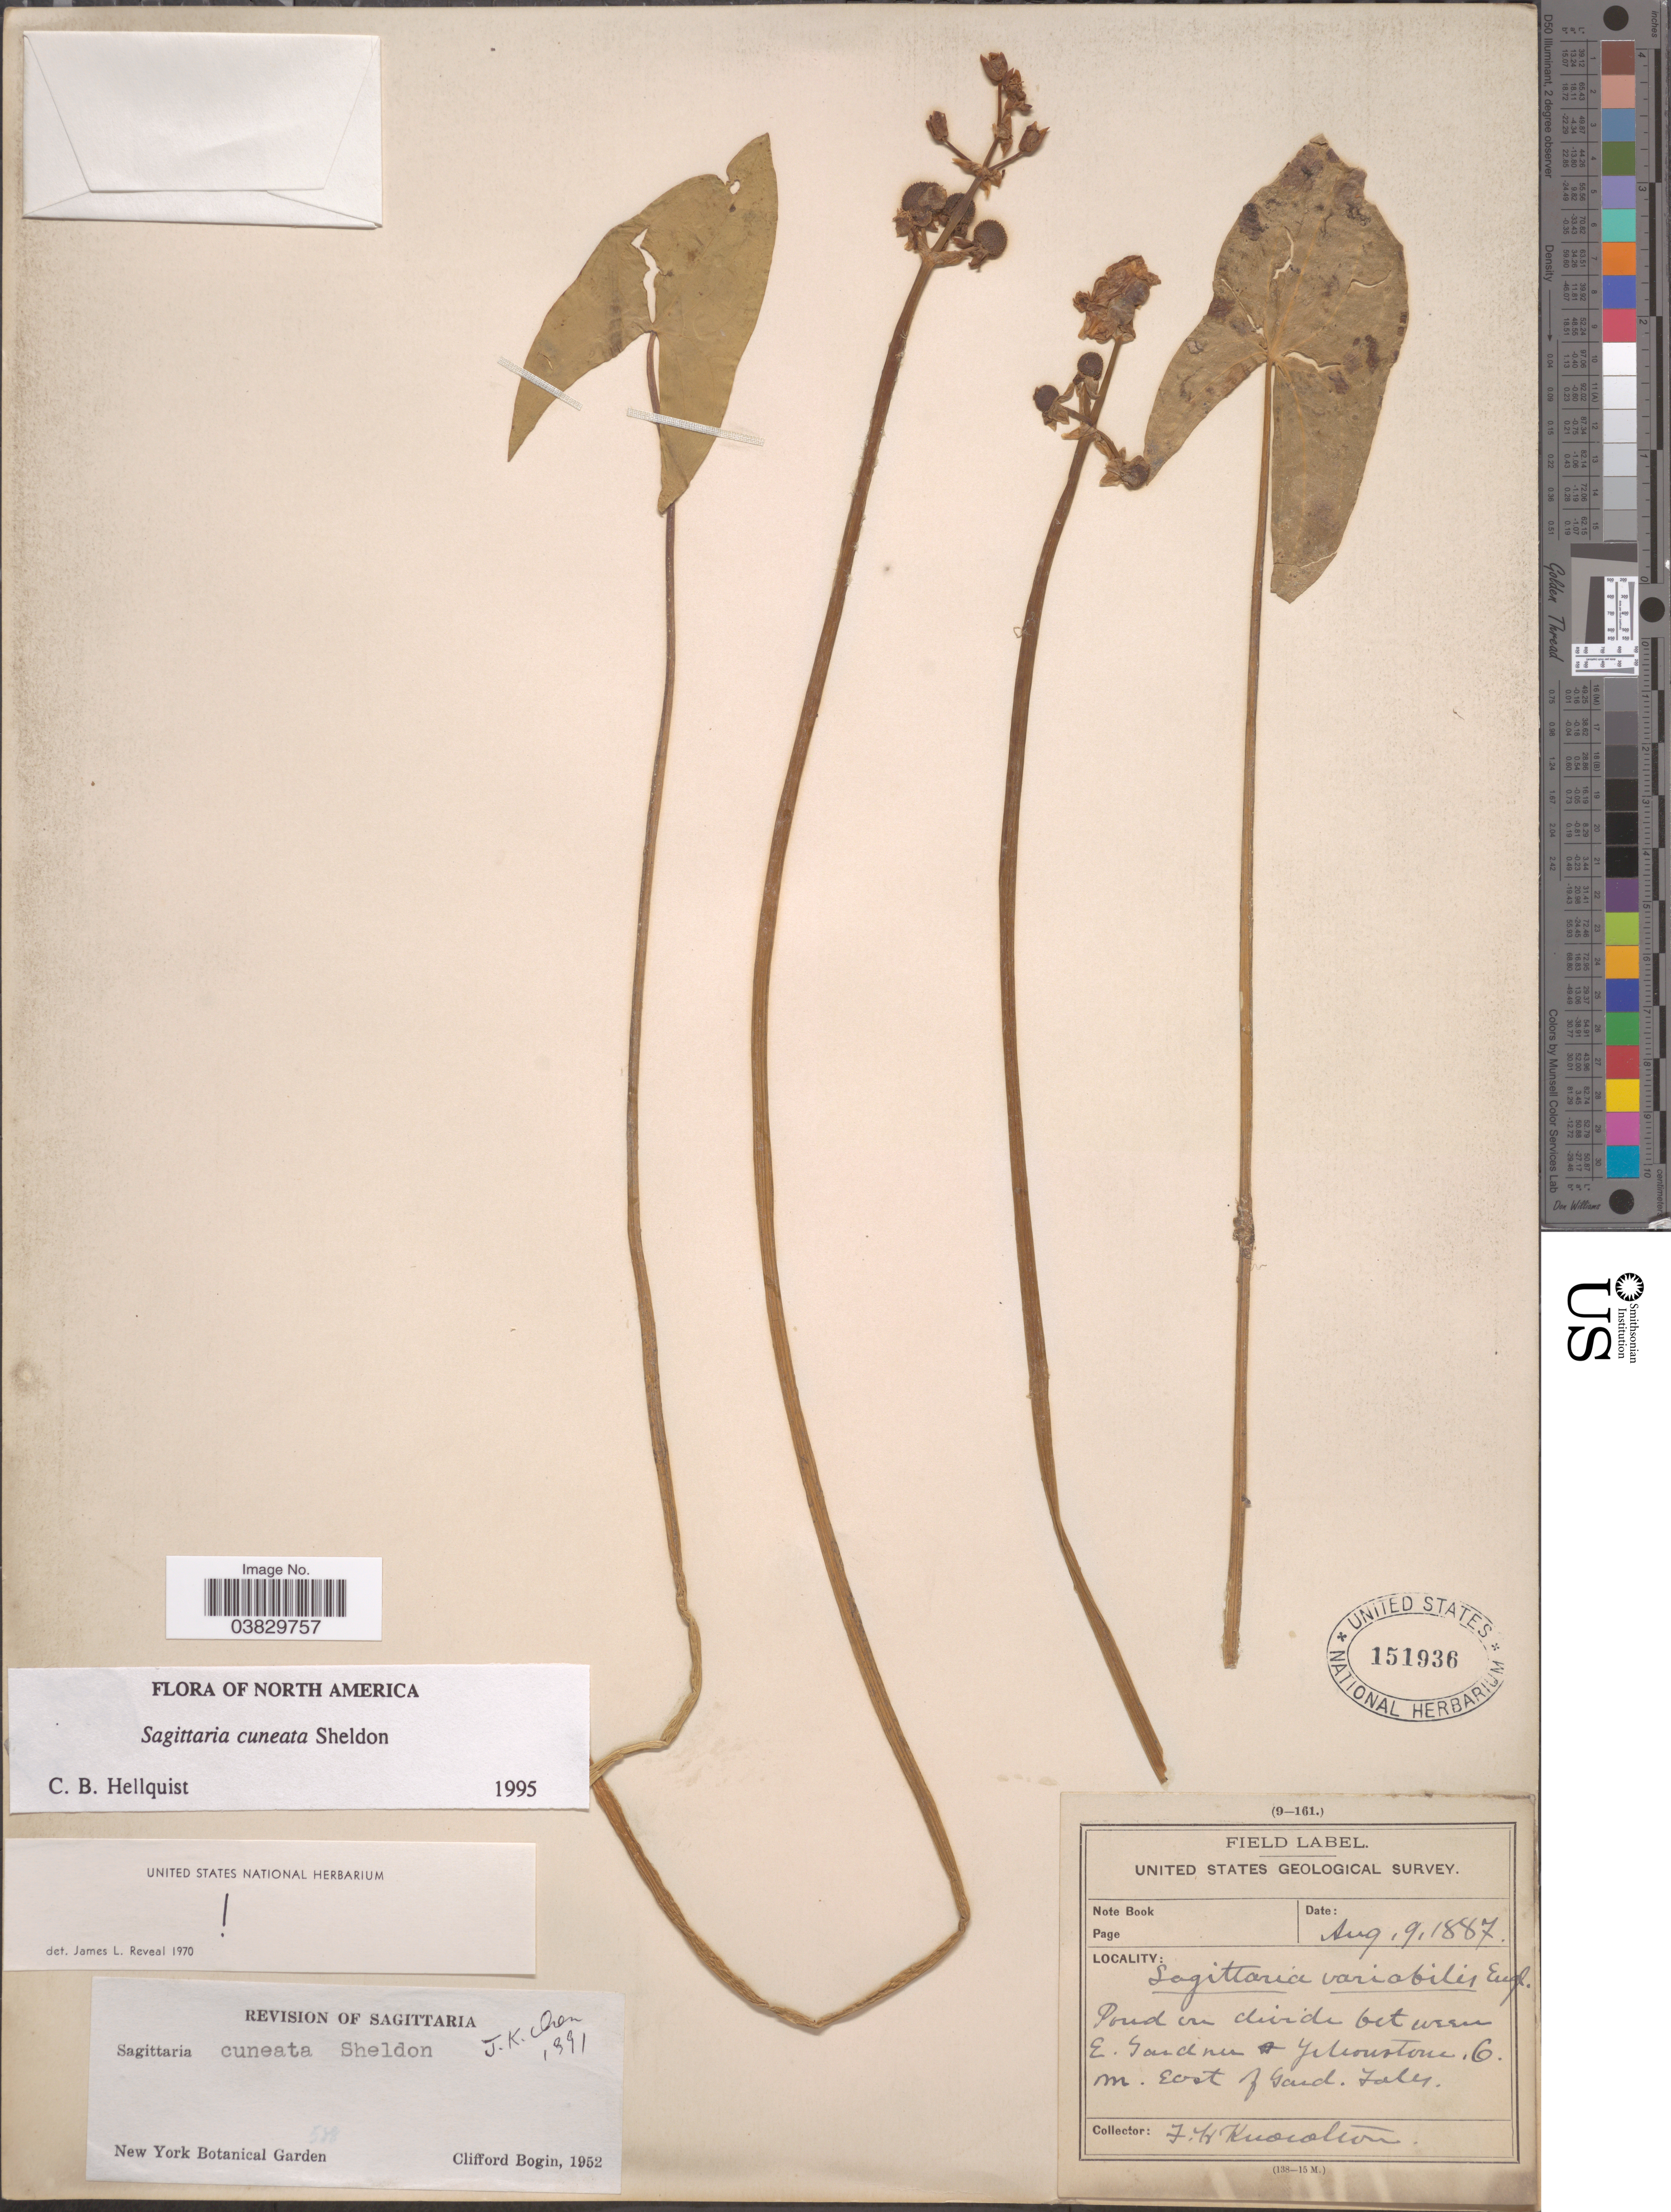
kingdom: Plantae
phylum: Tracheophyta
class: Liliopsida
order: Alismatales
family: Alismataceae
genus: Sagittaria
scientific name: Sagittaria cuneata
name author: E. Sheld.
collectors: F. H. Knowlton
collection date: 1887-08-09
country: United States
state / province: Montana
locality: Pond on divide between E. Gardner + Yellowstone, 6 m. East of Gard. Falls.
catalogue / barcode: US 151936